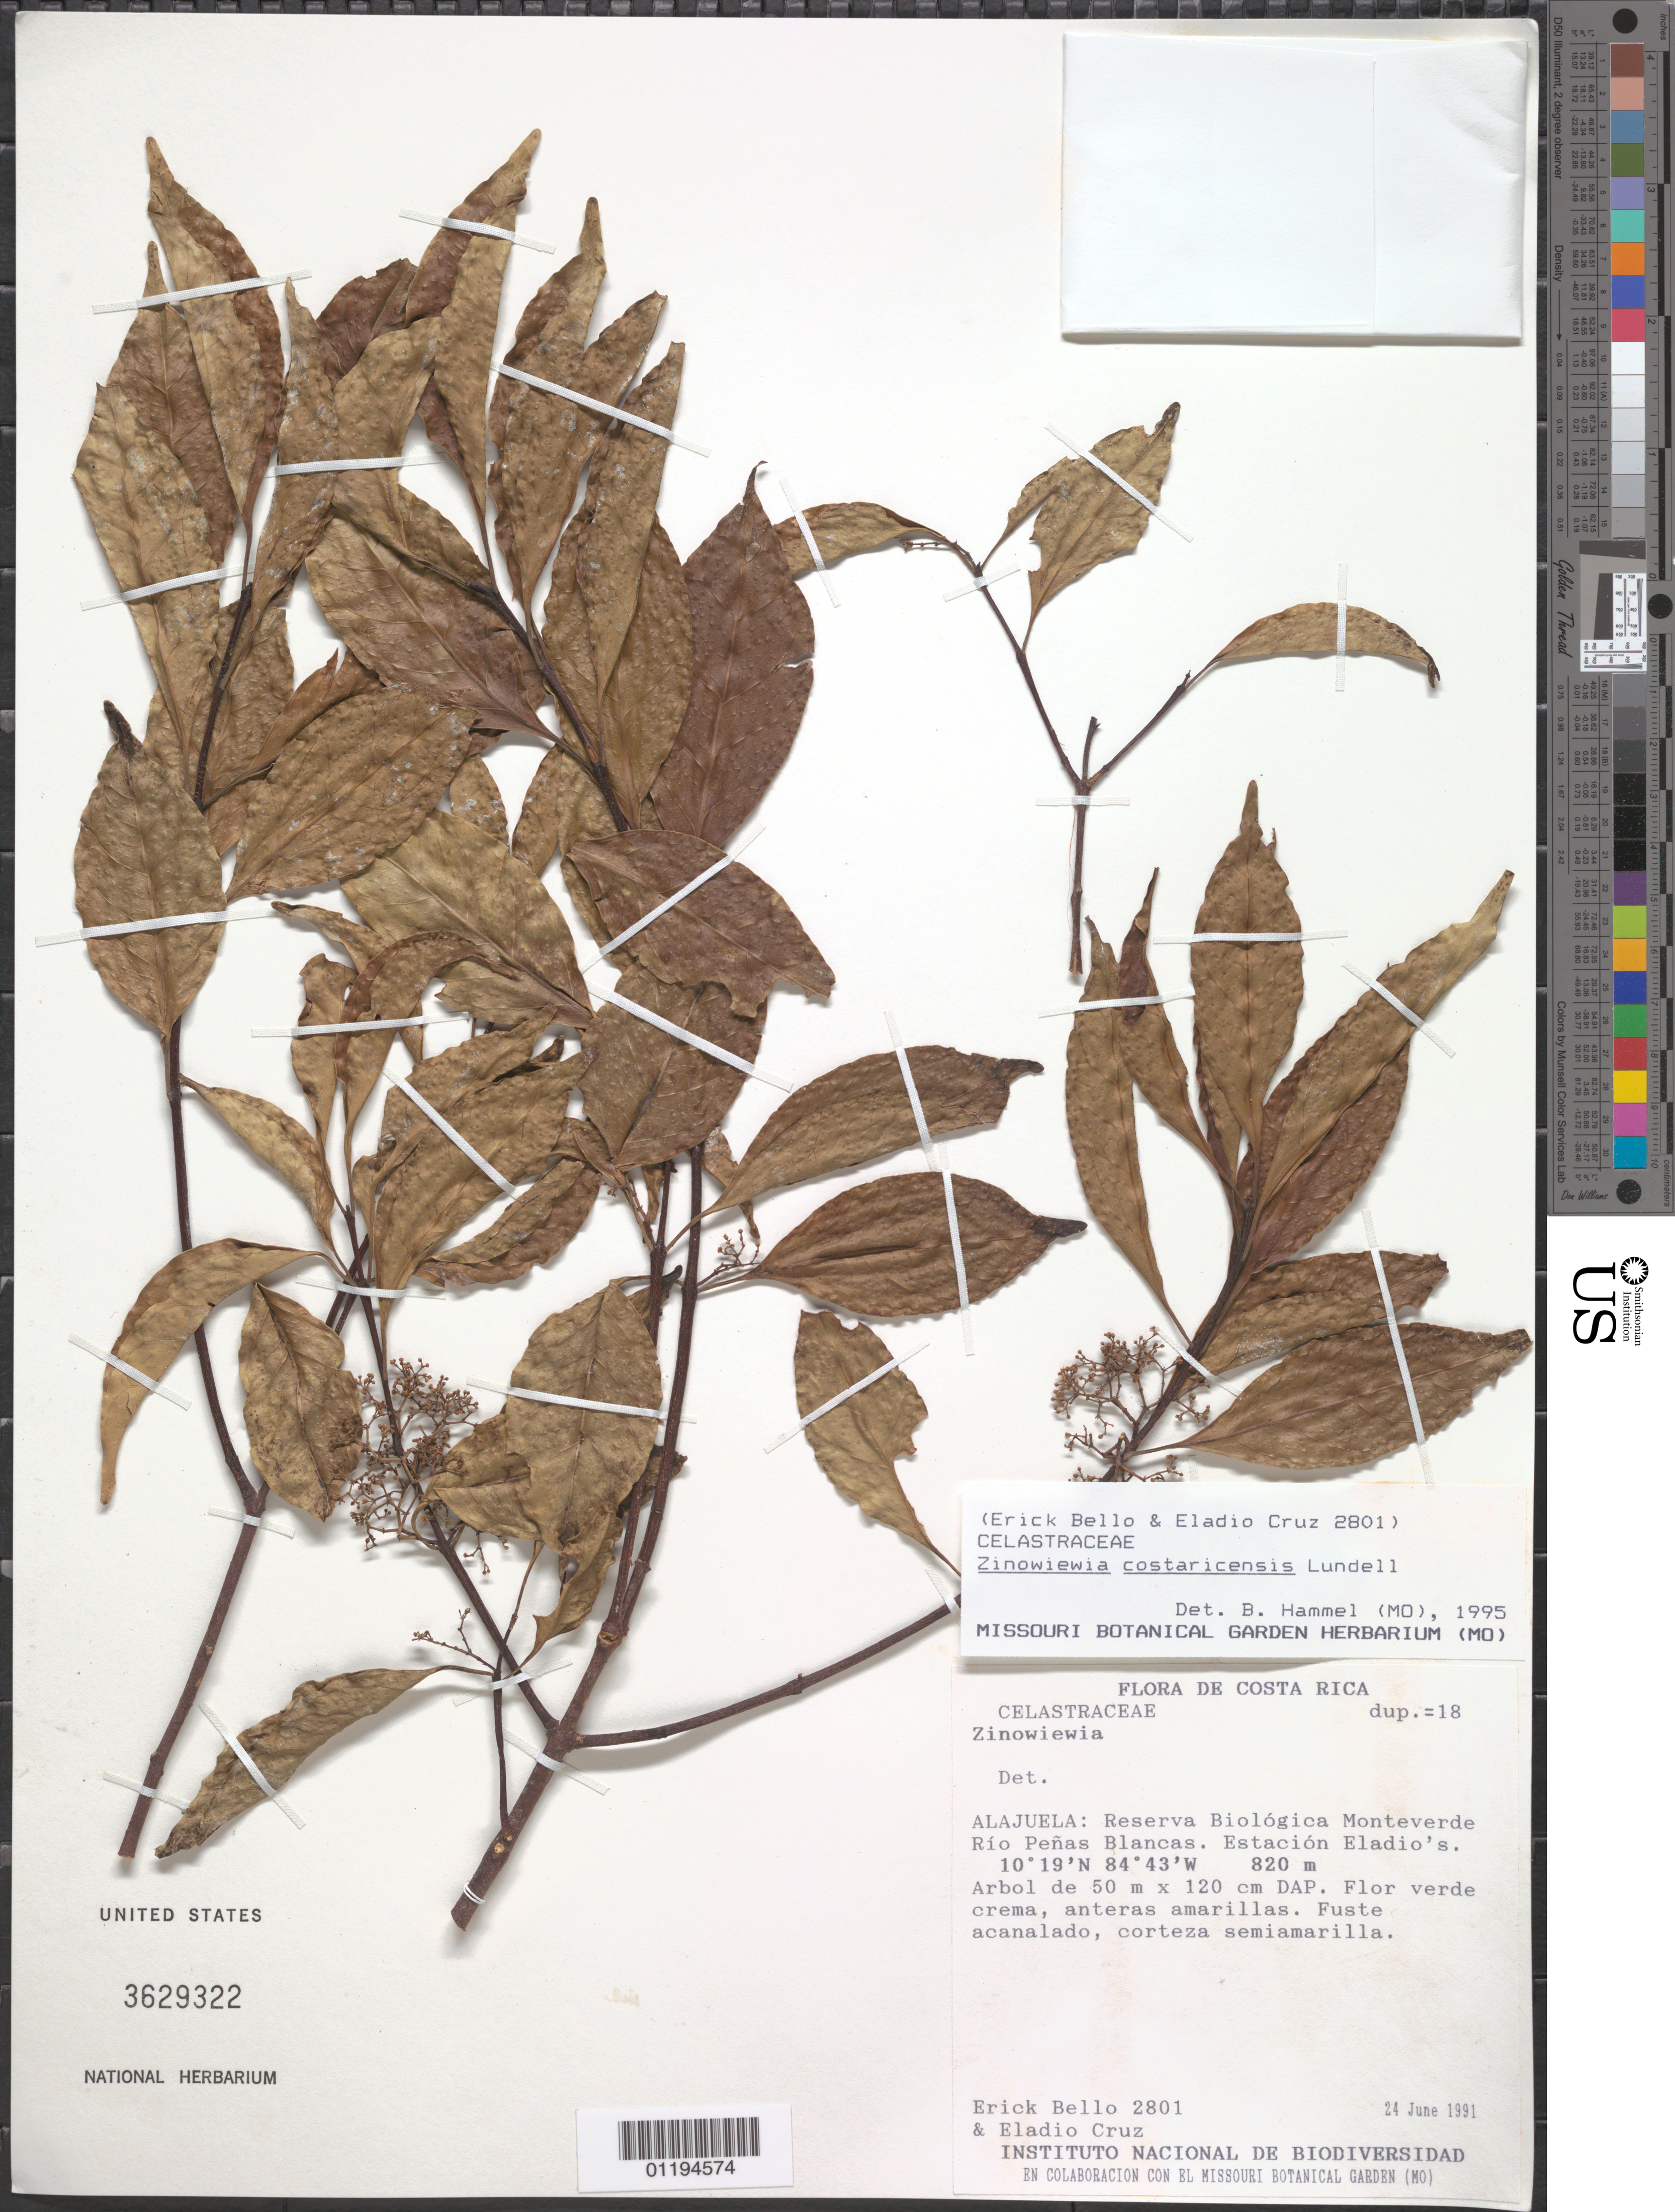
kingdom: Plantae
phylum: Tracheophyta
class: Magnoliopsida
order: Celastrales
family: Celastraceae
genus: Zinowiewia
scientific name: Zinowiewia costaricensis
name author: Lundell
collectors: E. Bello & E. Cruz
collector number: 2801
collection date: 1991-06-24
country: Costa Rica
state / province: Alajuela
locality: Monteverde Biological Reserve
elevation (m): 820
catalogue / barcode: US 3629322